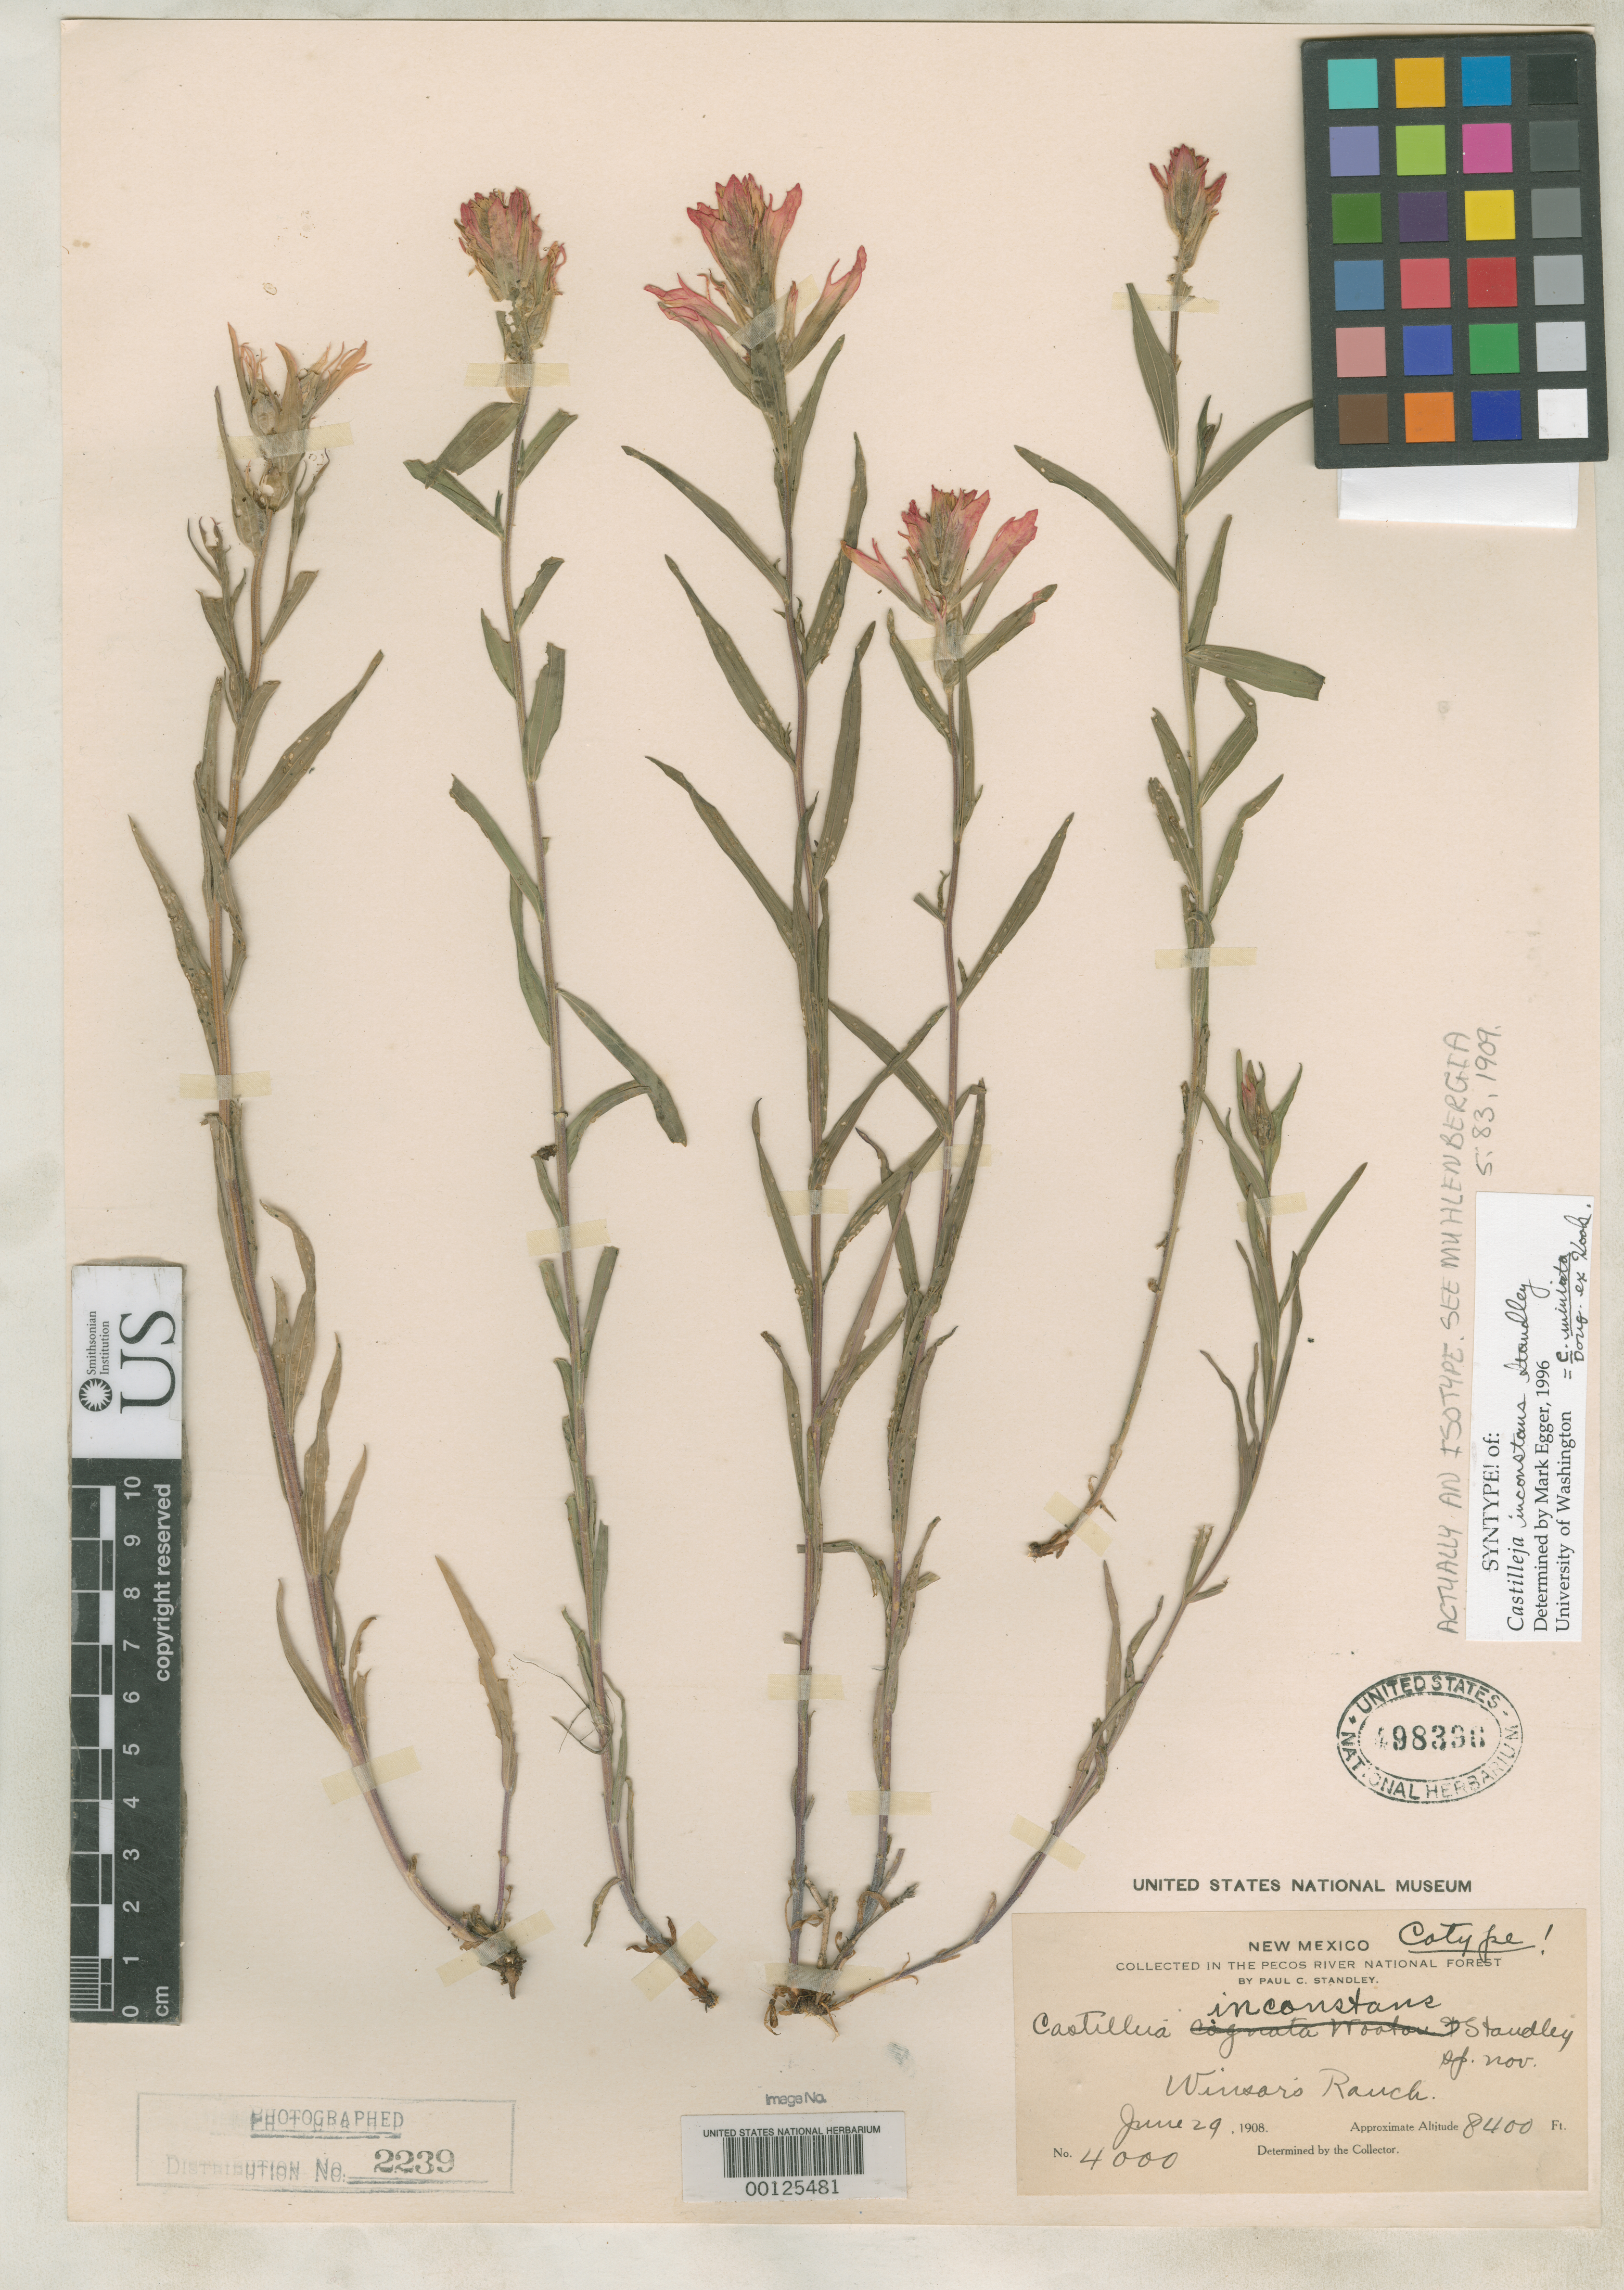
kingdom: Plantae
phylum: Tracheophyta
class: Magnoliopsida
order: Lamiales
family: Orobanchaceae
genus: Castilleja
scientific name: Castilleja inconstans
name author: Standl.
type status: Isotype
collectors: P. C. Standley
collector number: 4000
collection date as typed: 29 Jun 1908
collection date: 1908-06-29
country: United States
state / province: New Mexico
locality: Pecos River National Forest.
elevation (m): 2560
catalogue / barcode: US 498396